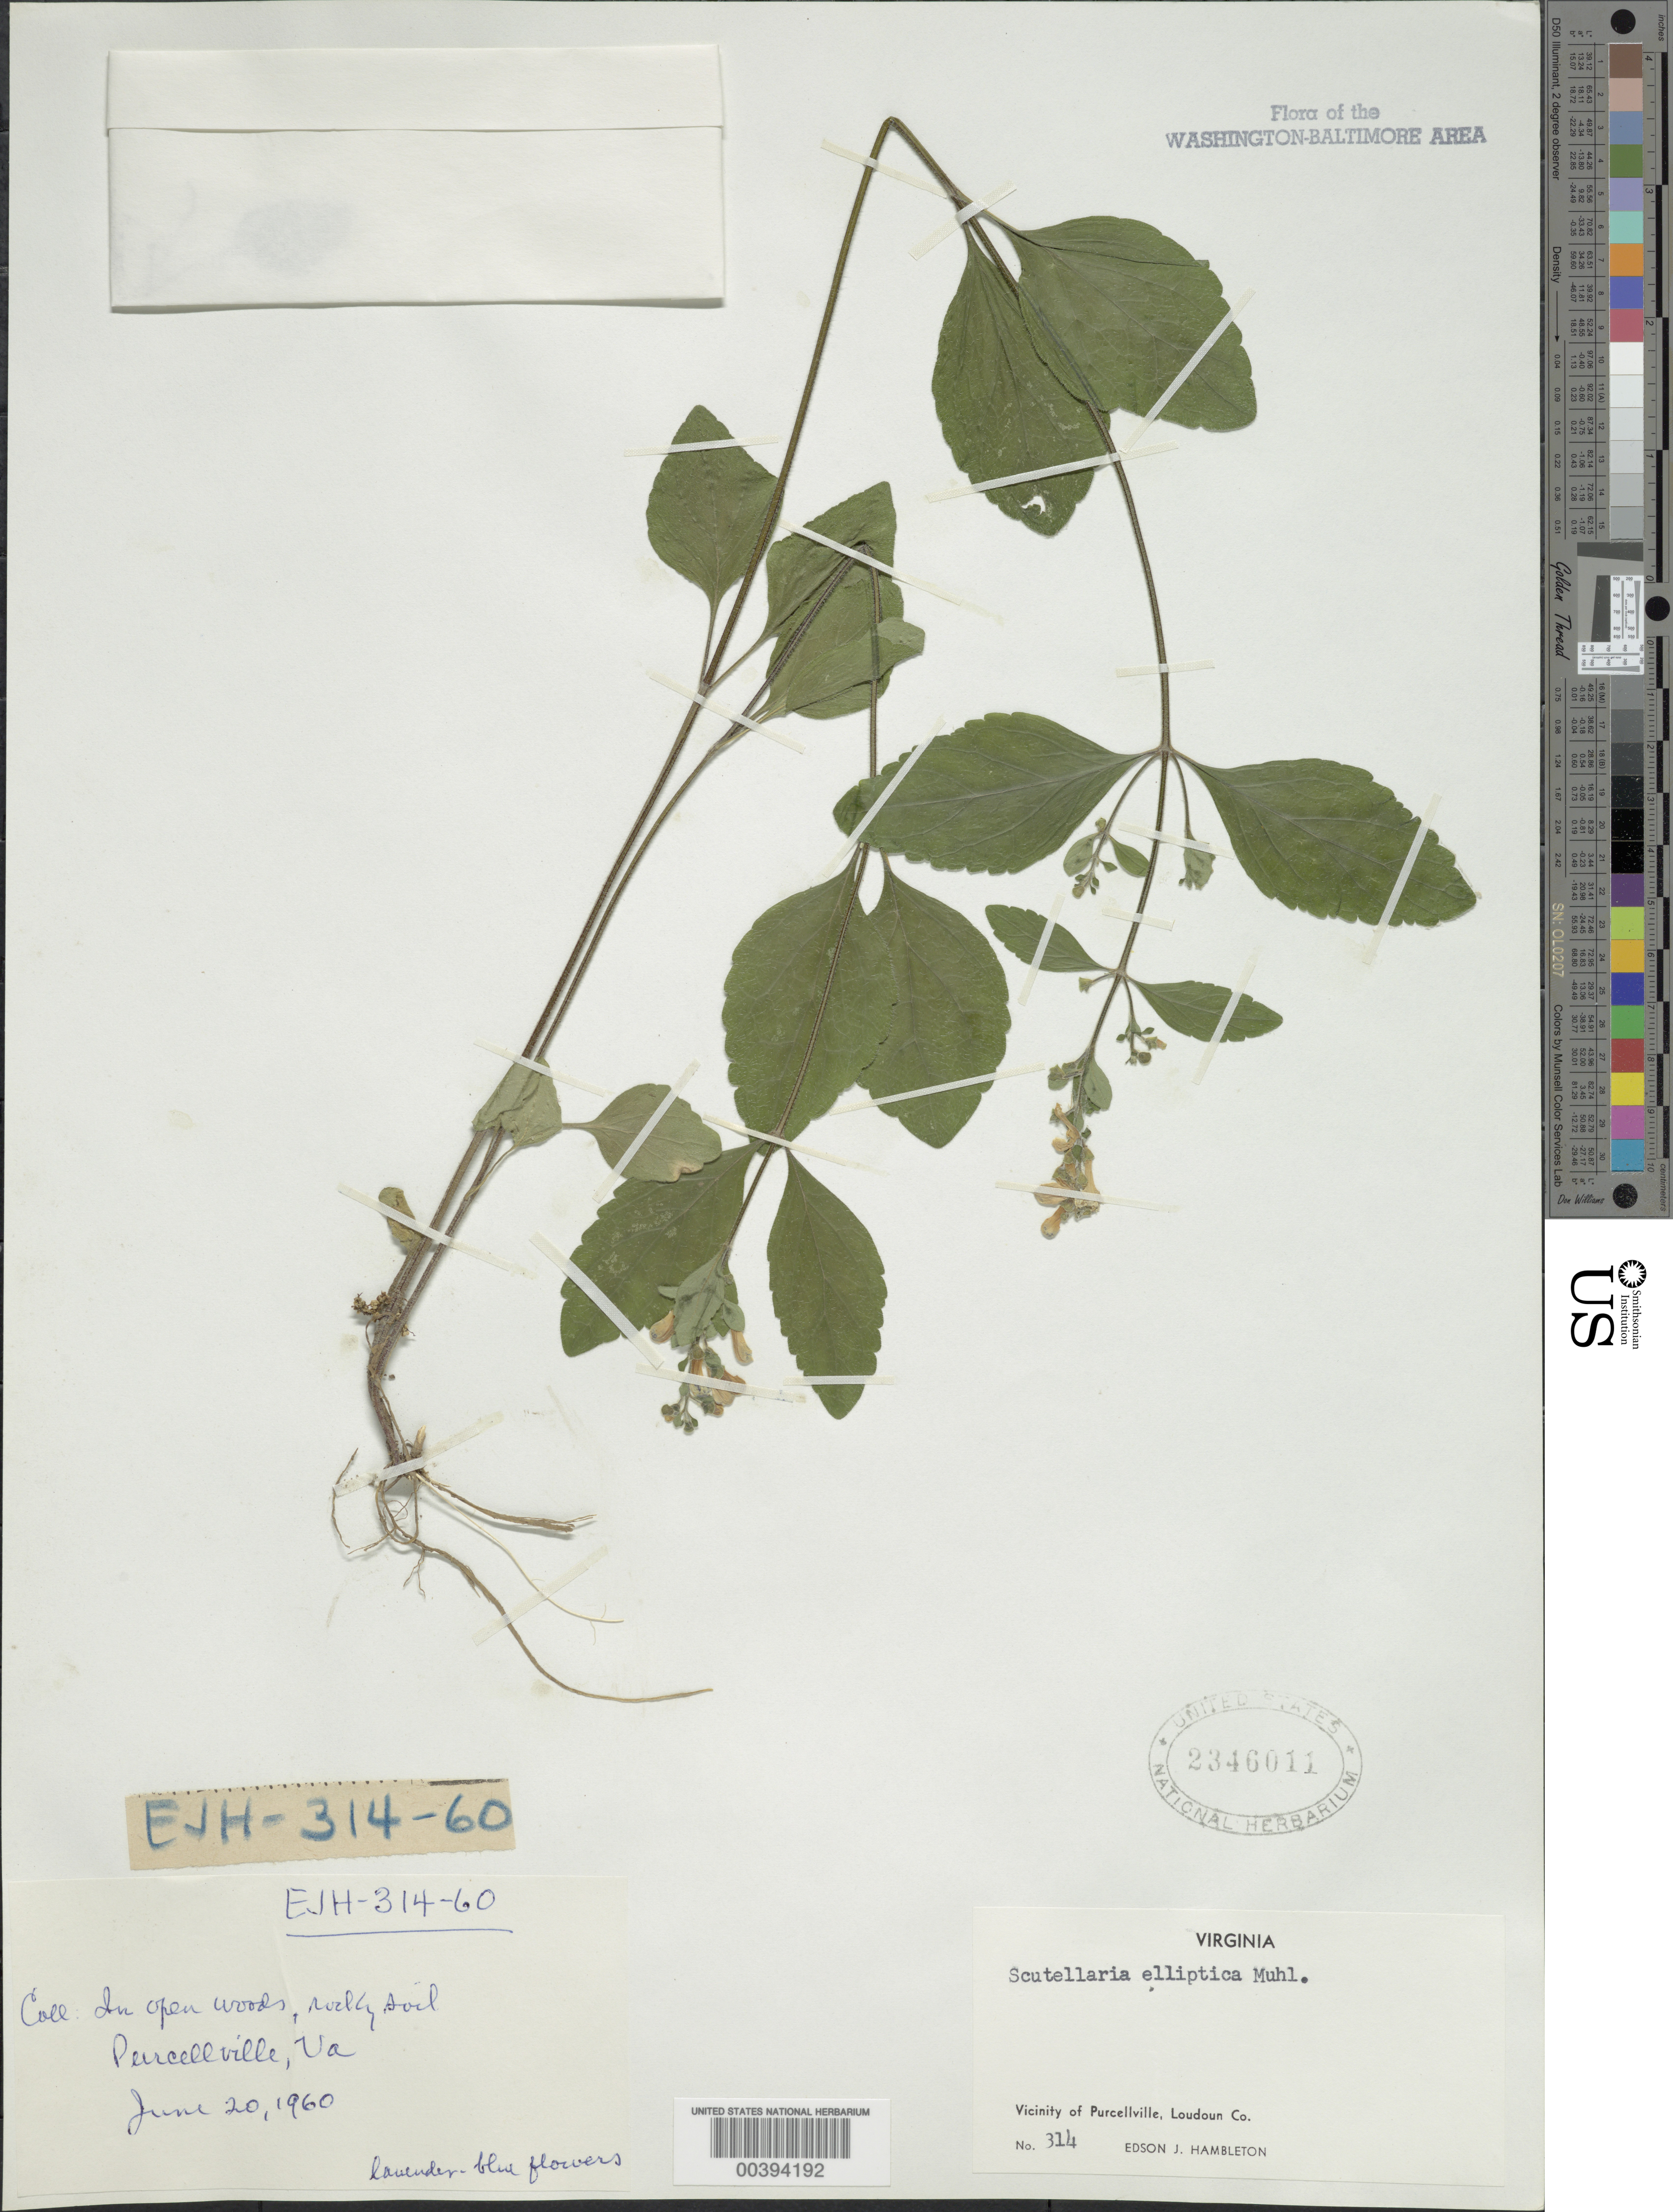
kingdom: Plantae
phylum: Tracheophyta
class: Magnoliopsida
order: Lamiales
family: Lamiaceae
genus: Scutellaria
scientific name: Scutellaria elliptica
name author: Muhl.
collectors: E. Hambleton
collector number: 314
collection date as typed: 20 Jun 1960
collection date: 1960-06-20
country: United States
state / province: Virginia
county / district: Loudoun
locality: Purcellville vicinity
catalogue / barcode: US 2346011